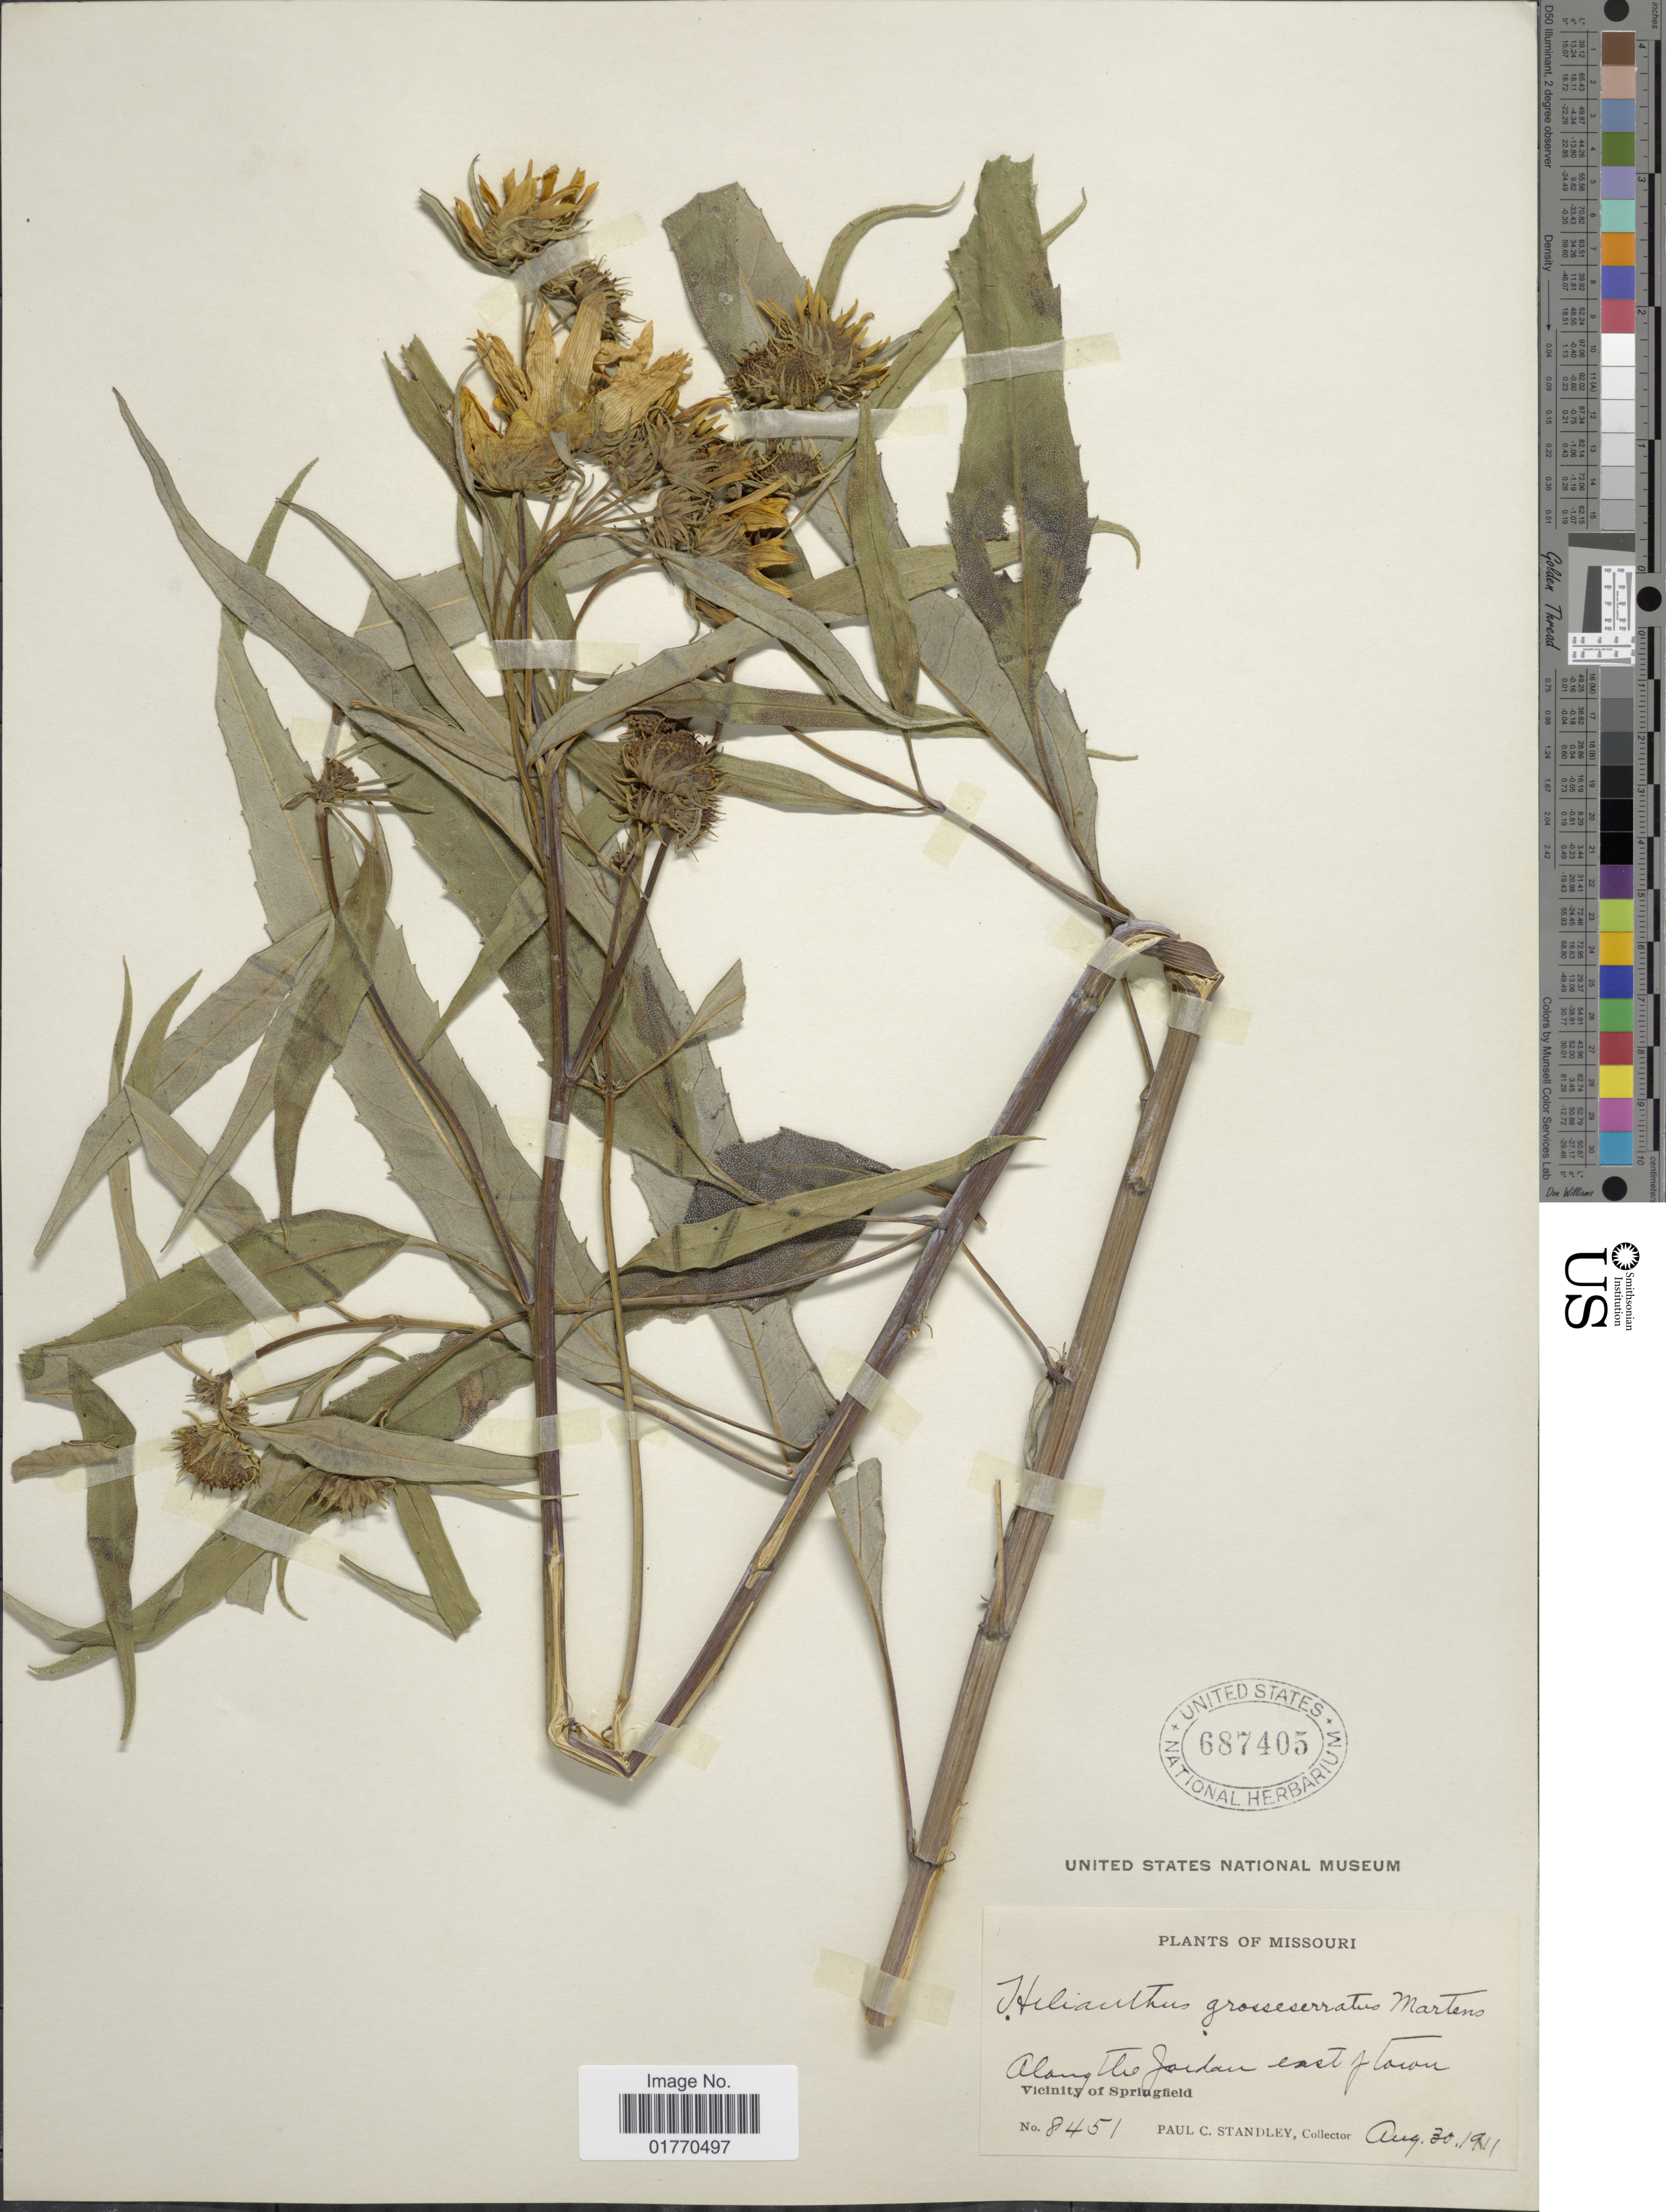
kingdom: Plantae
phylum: Tracheophyta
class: Magnoliopsida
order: Asterales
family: Asteraceae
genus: Helianthus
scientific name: Helianthus grosseserratus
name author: M. Martens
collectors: P. C. Standley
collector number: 8451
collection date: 1911-08-30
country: United States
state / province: Missouri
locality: Along the Jordan east of town, Vicinity of Springfield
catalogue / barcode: US 687405